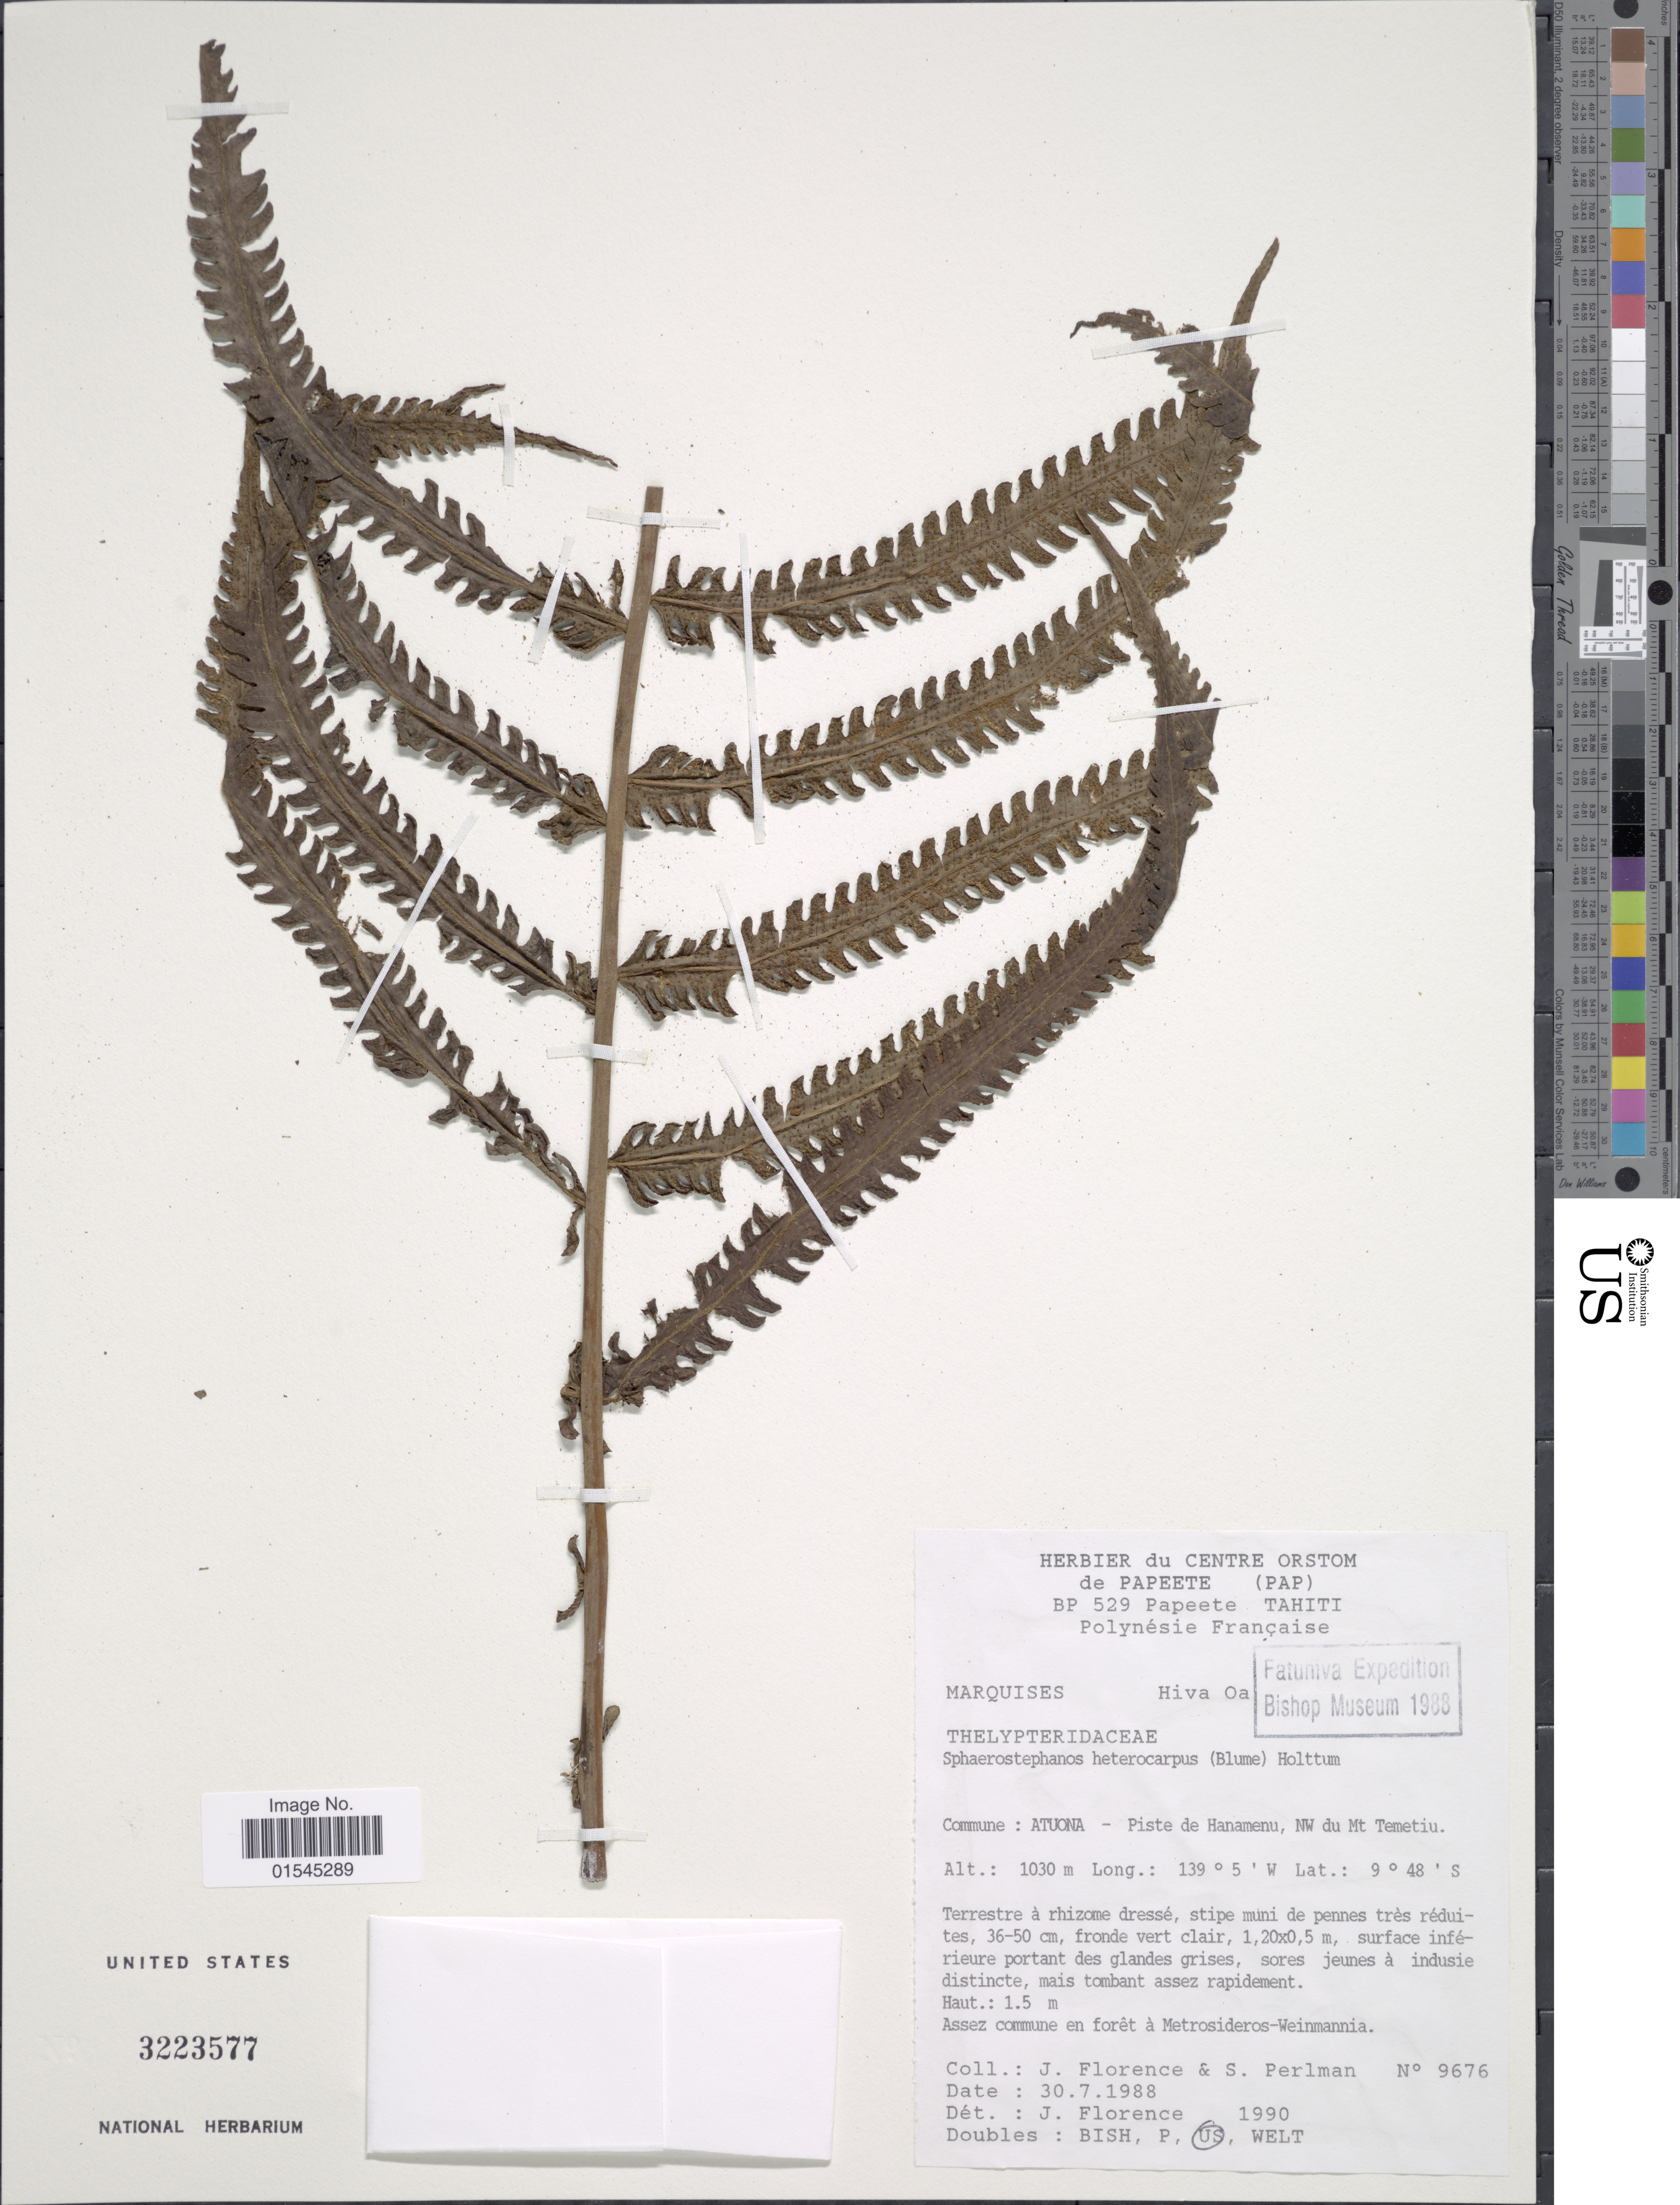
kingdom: Plantae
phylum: Tracheophyta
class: Polypodiopsida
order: Polypodiales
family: Thelypteridaceae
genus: Sphaerostephanos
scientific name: Sphaerostephanos subpectinatus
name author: (Copel.) Holttum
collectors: J. Florence & S. Perlman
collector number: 9676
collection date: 1988-07-30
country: French Polynesia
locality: BP 529 Papeete Tahiti. Marqueses, HIva oa. Commune: Atuona - Piste de Hanamenu, NW du Mt Temetiu. Assez commune en foret a Metrosideros-Weimannia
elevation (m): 1030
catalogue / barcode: US 3223577